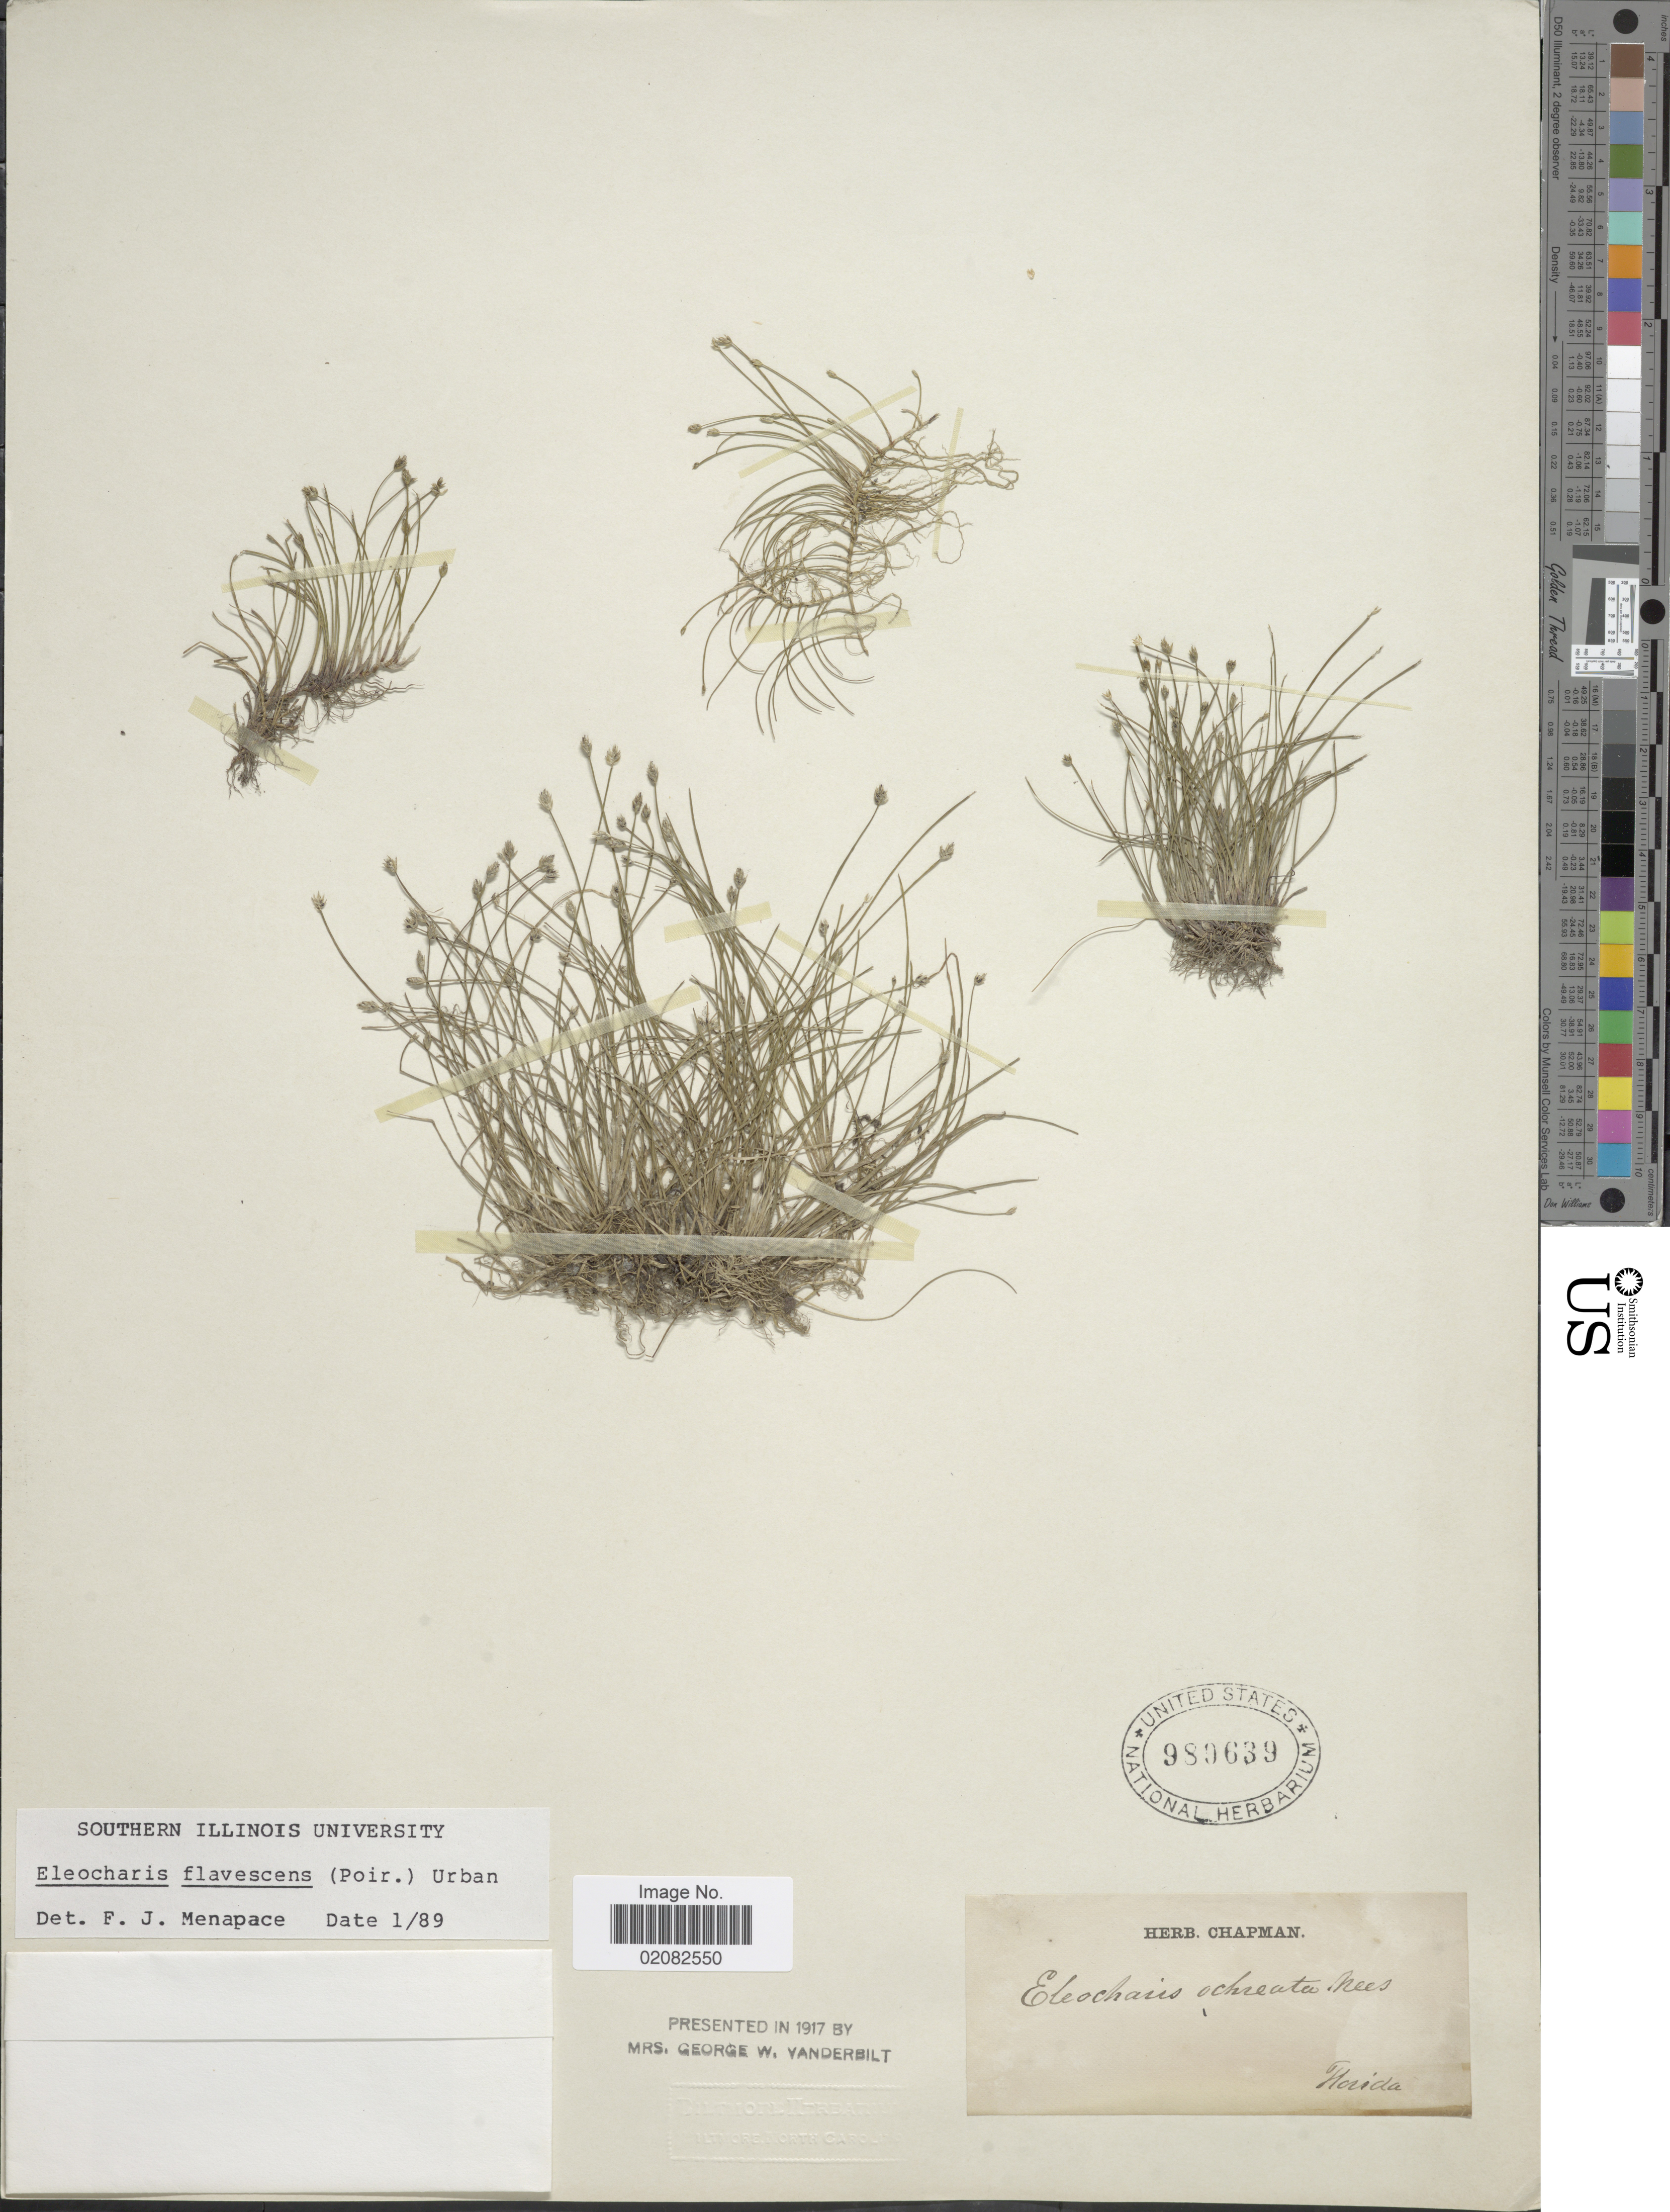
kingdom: Plantae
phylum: Tracheophyta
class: Liliopsida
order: Poales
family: Cyperaceae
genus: Eleocharis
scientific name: Eleocharis flavescens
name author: (Poir.) Urb.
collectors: ex herb. Chapman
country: United States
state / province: Florida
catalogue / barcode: US 980639